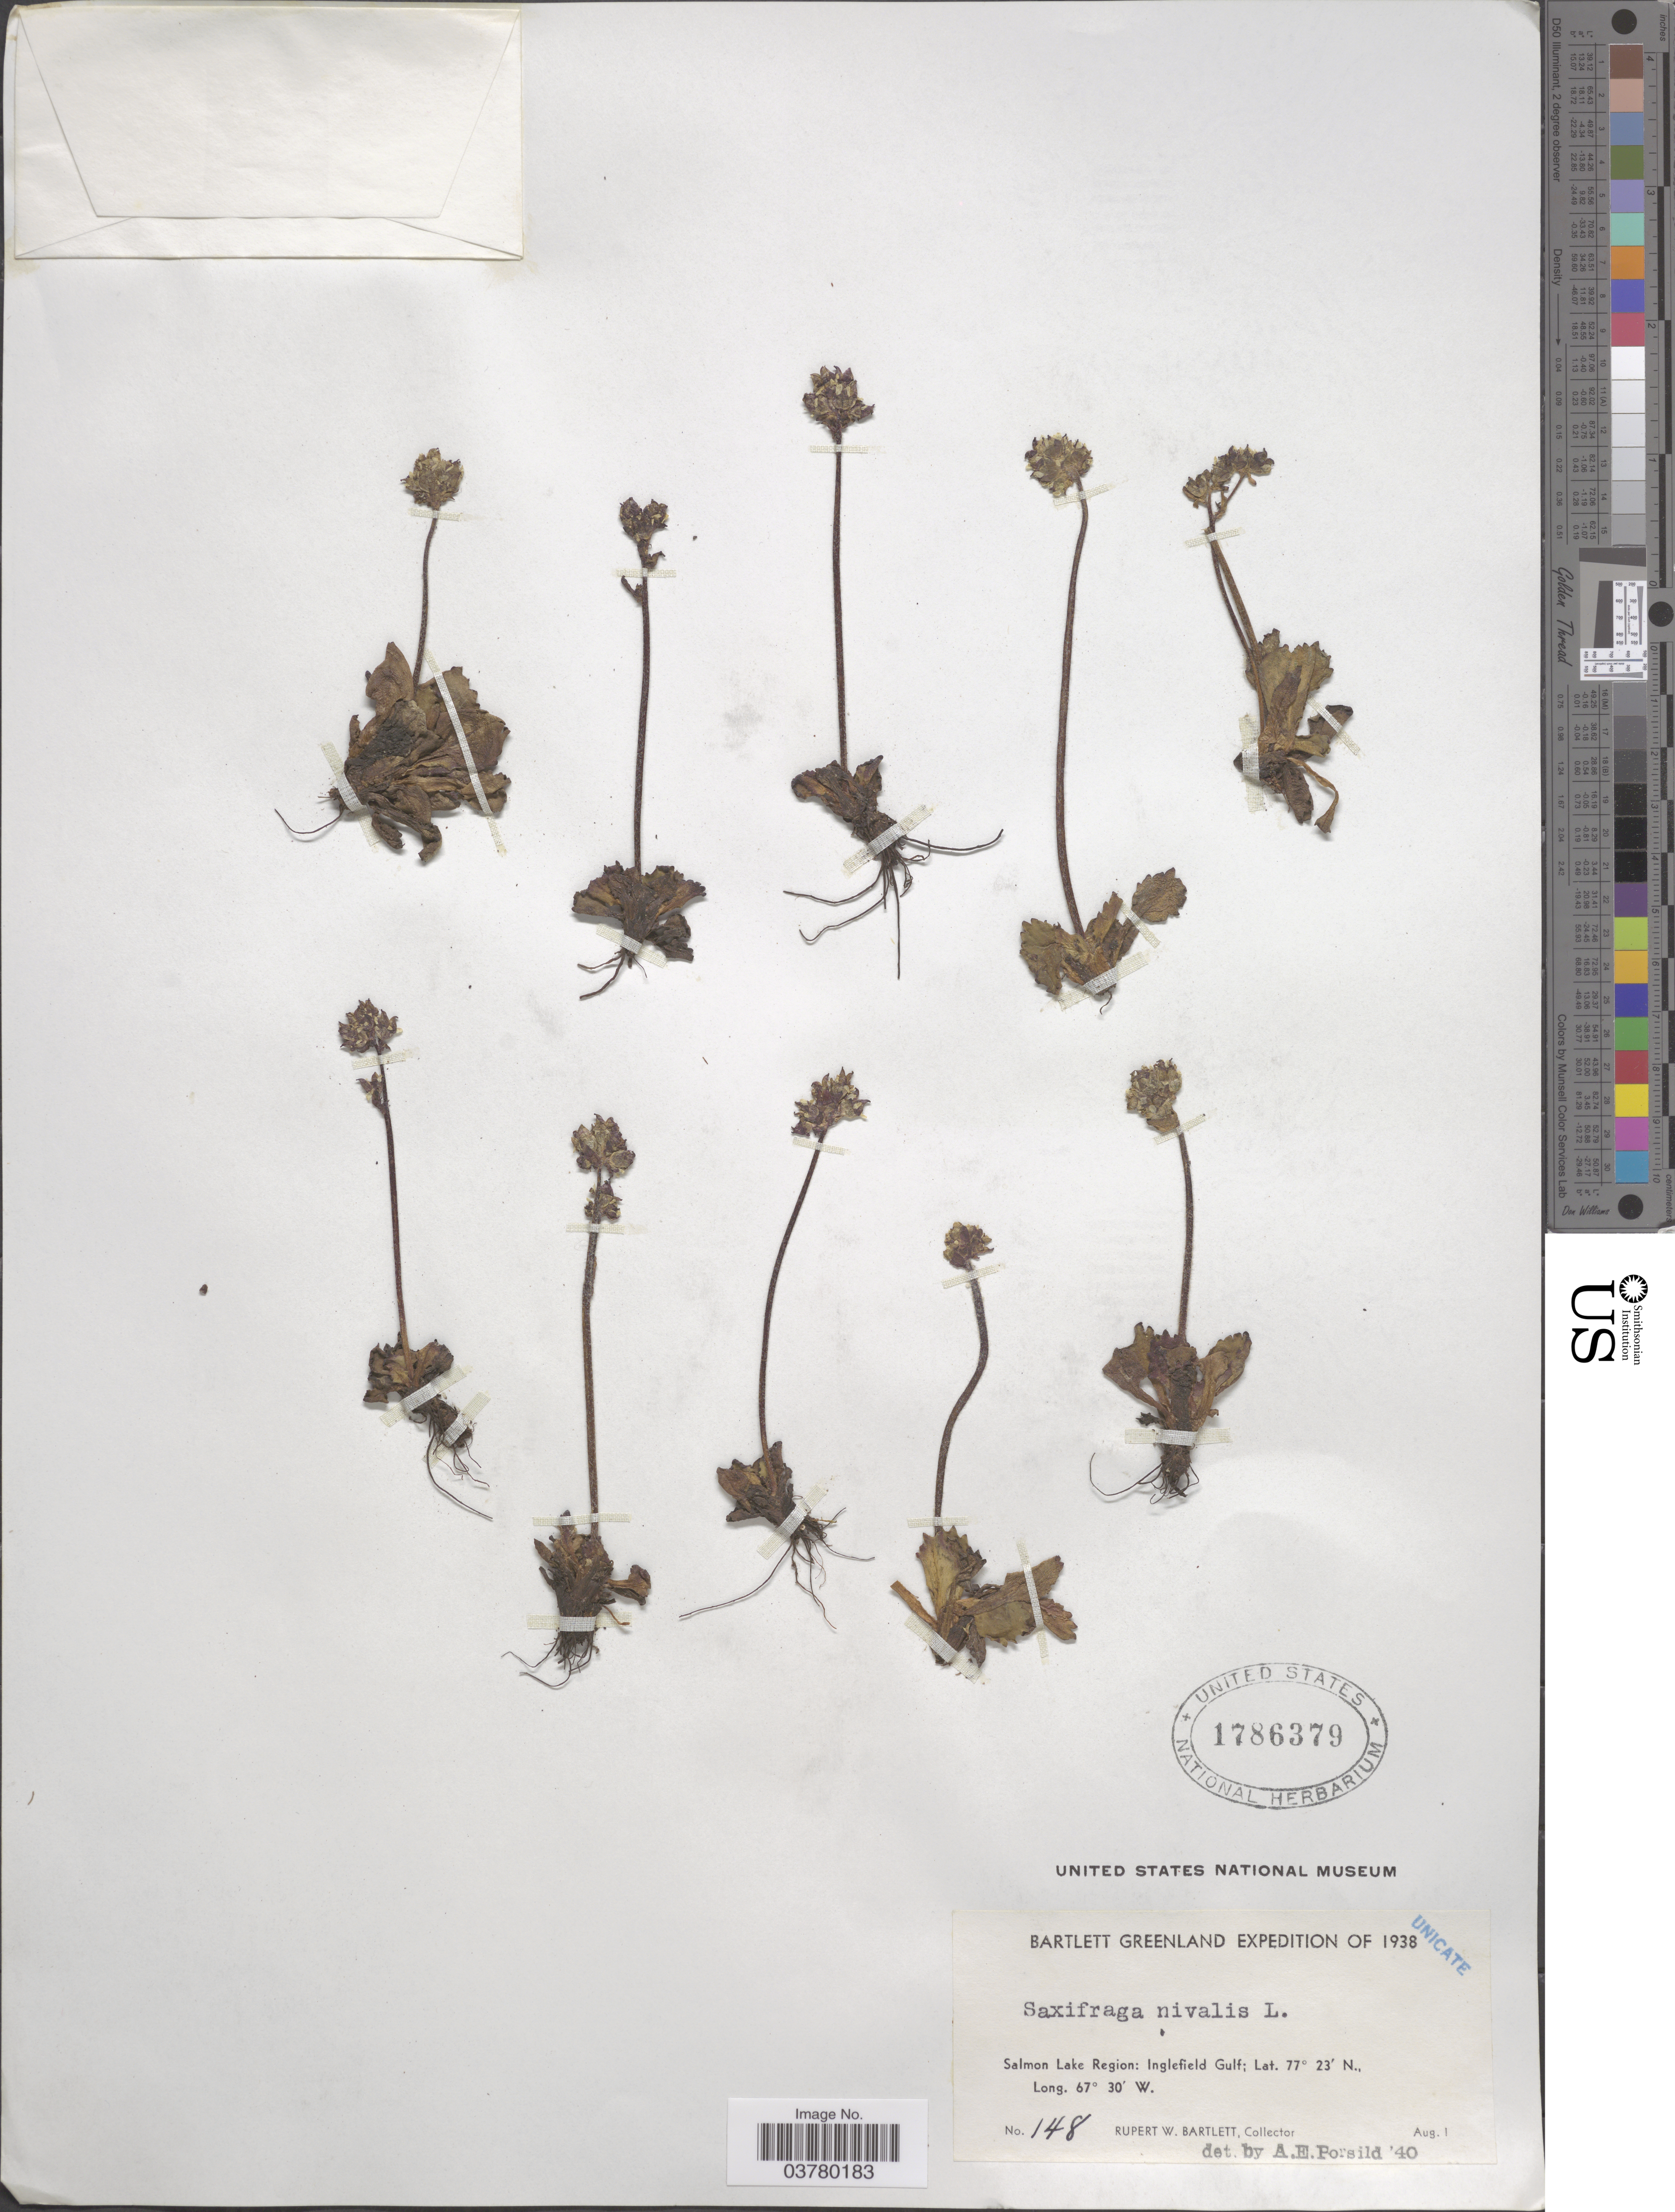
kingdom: Plantae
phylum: Tracheophyta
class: Magnoliopsida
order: Saxifragales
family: Saxifragaceae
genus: Micranthes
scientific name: Micranthes nivalis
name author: (L.) Small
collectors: R. W. Bartlett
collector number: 148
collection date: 1938-08-01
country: Greenland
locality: Greenland Expedition of 1938. Salmon Lake Region: Inglefield Gulf.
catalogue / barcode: US 1786379